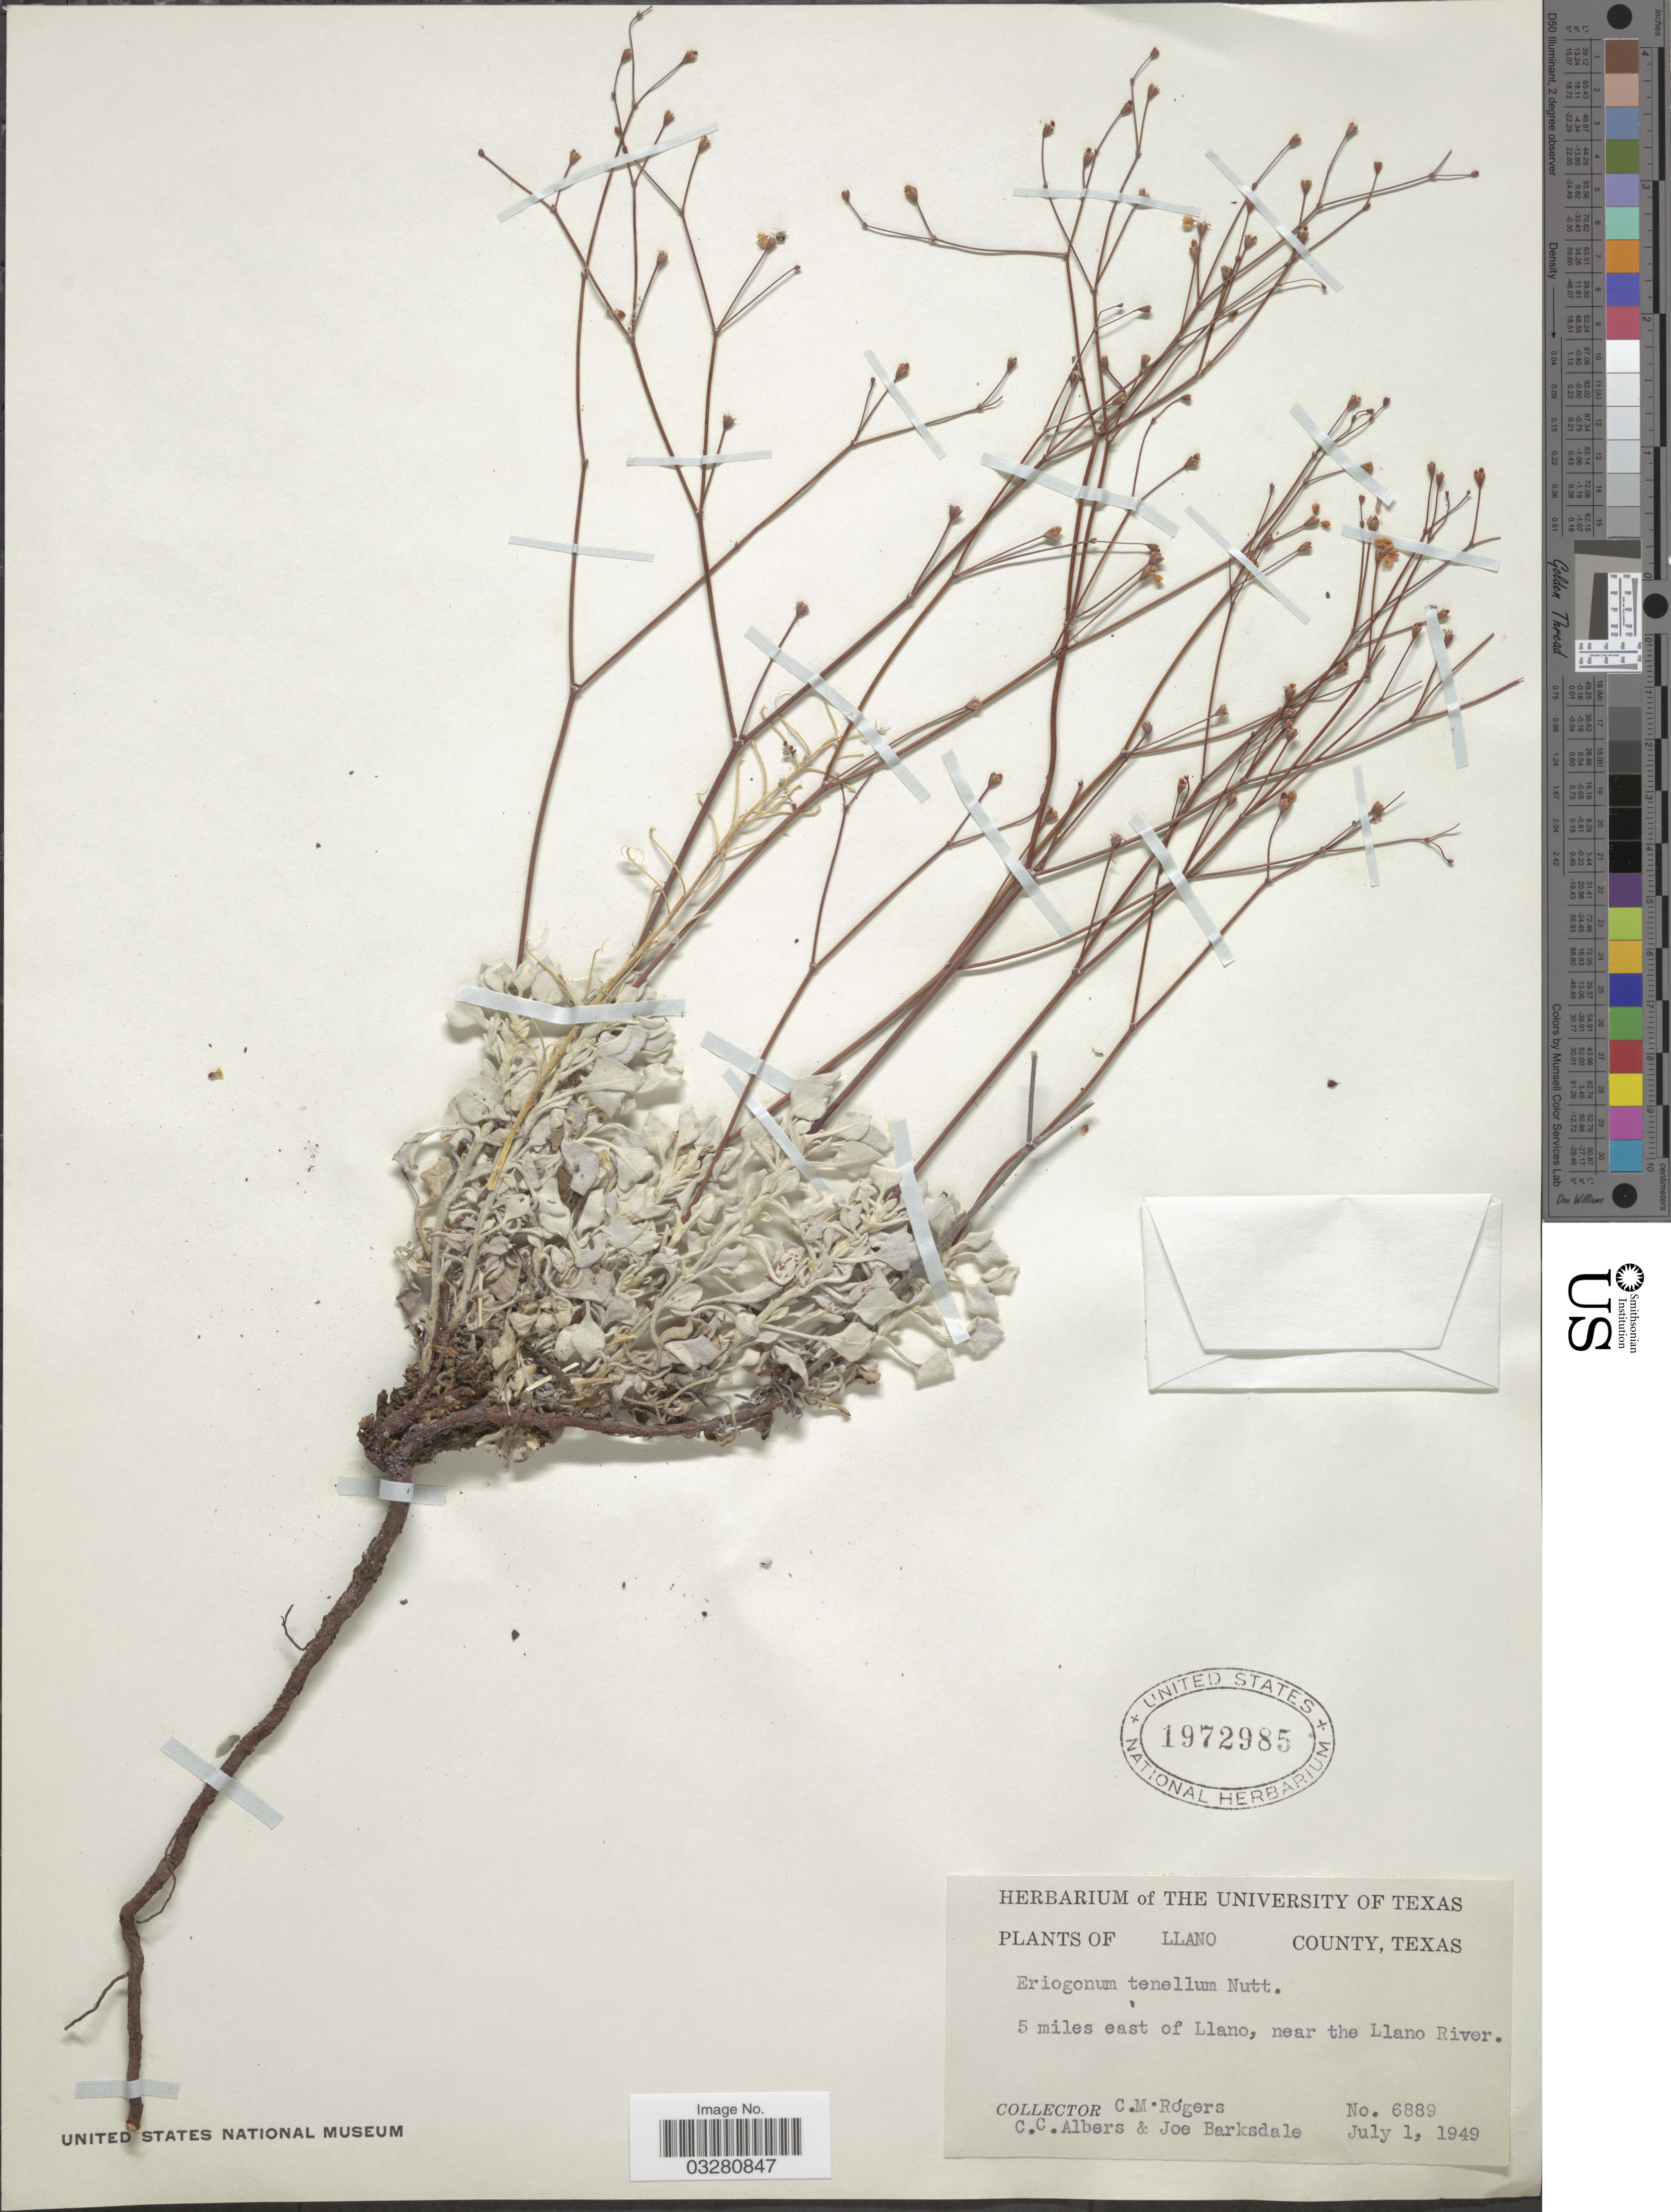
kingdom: Plantae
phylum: Tracheophyta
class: Magnoliopsida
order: Caryophyllales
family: Polygonaceae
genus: Eriogonum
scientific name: Eriogonum tenellum var. tenellum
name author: Torr.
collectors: C. M. Rogers, C. Albers & J. Barksdale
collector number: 6889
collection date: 1949-07-01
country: United States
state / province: Texas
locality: Llano County. 5 miles east of Llano, near the Llano River.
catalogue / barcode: US 1972985